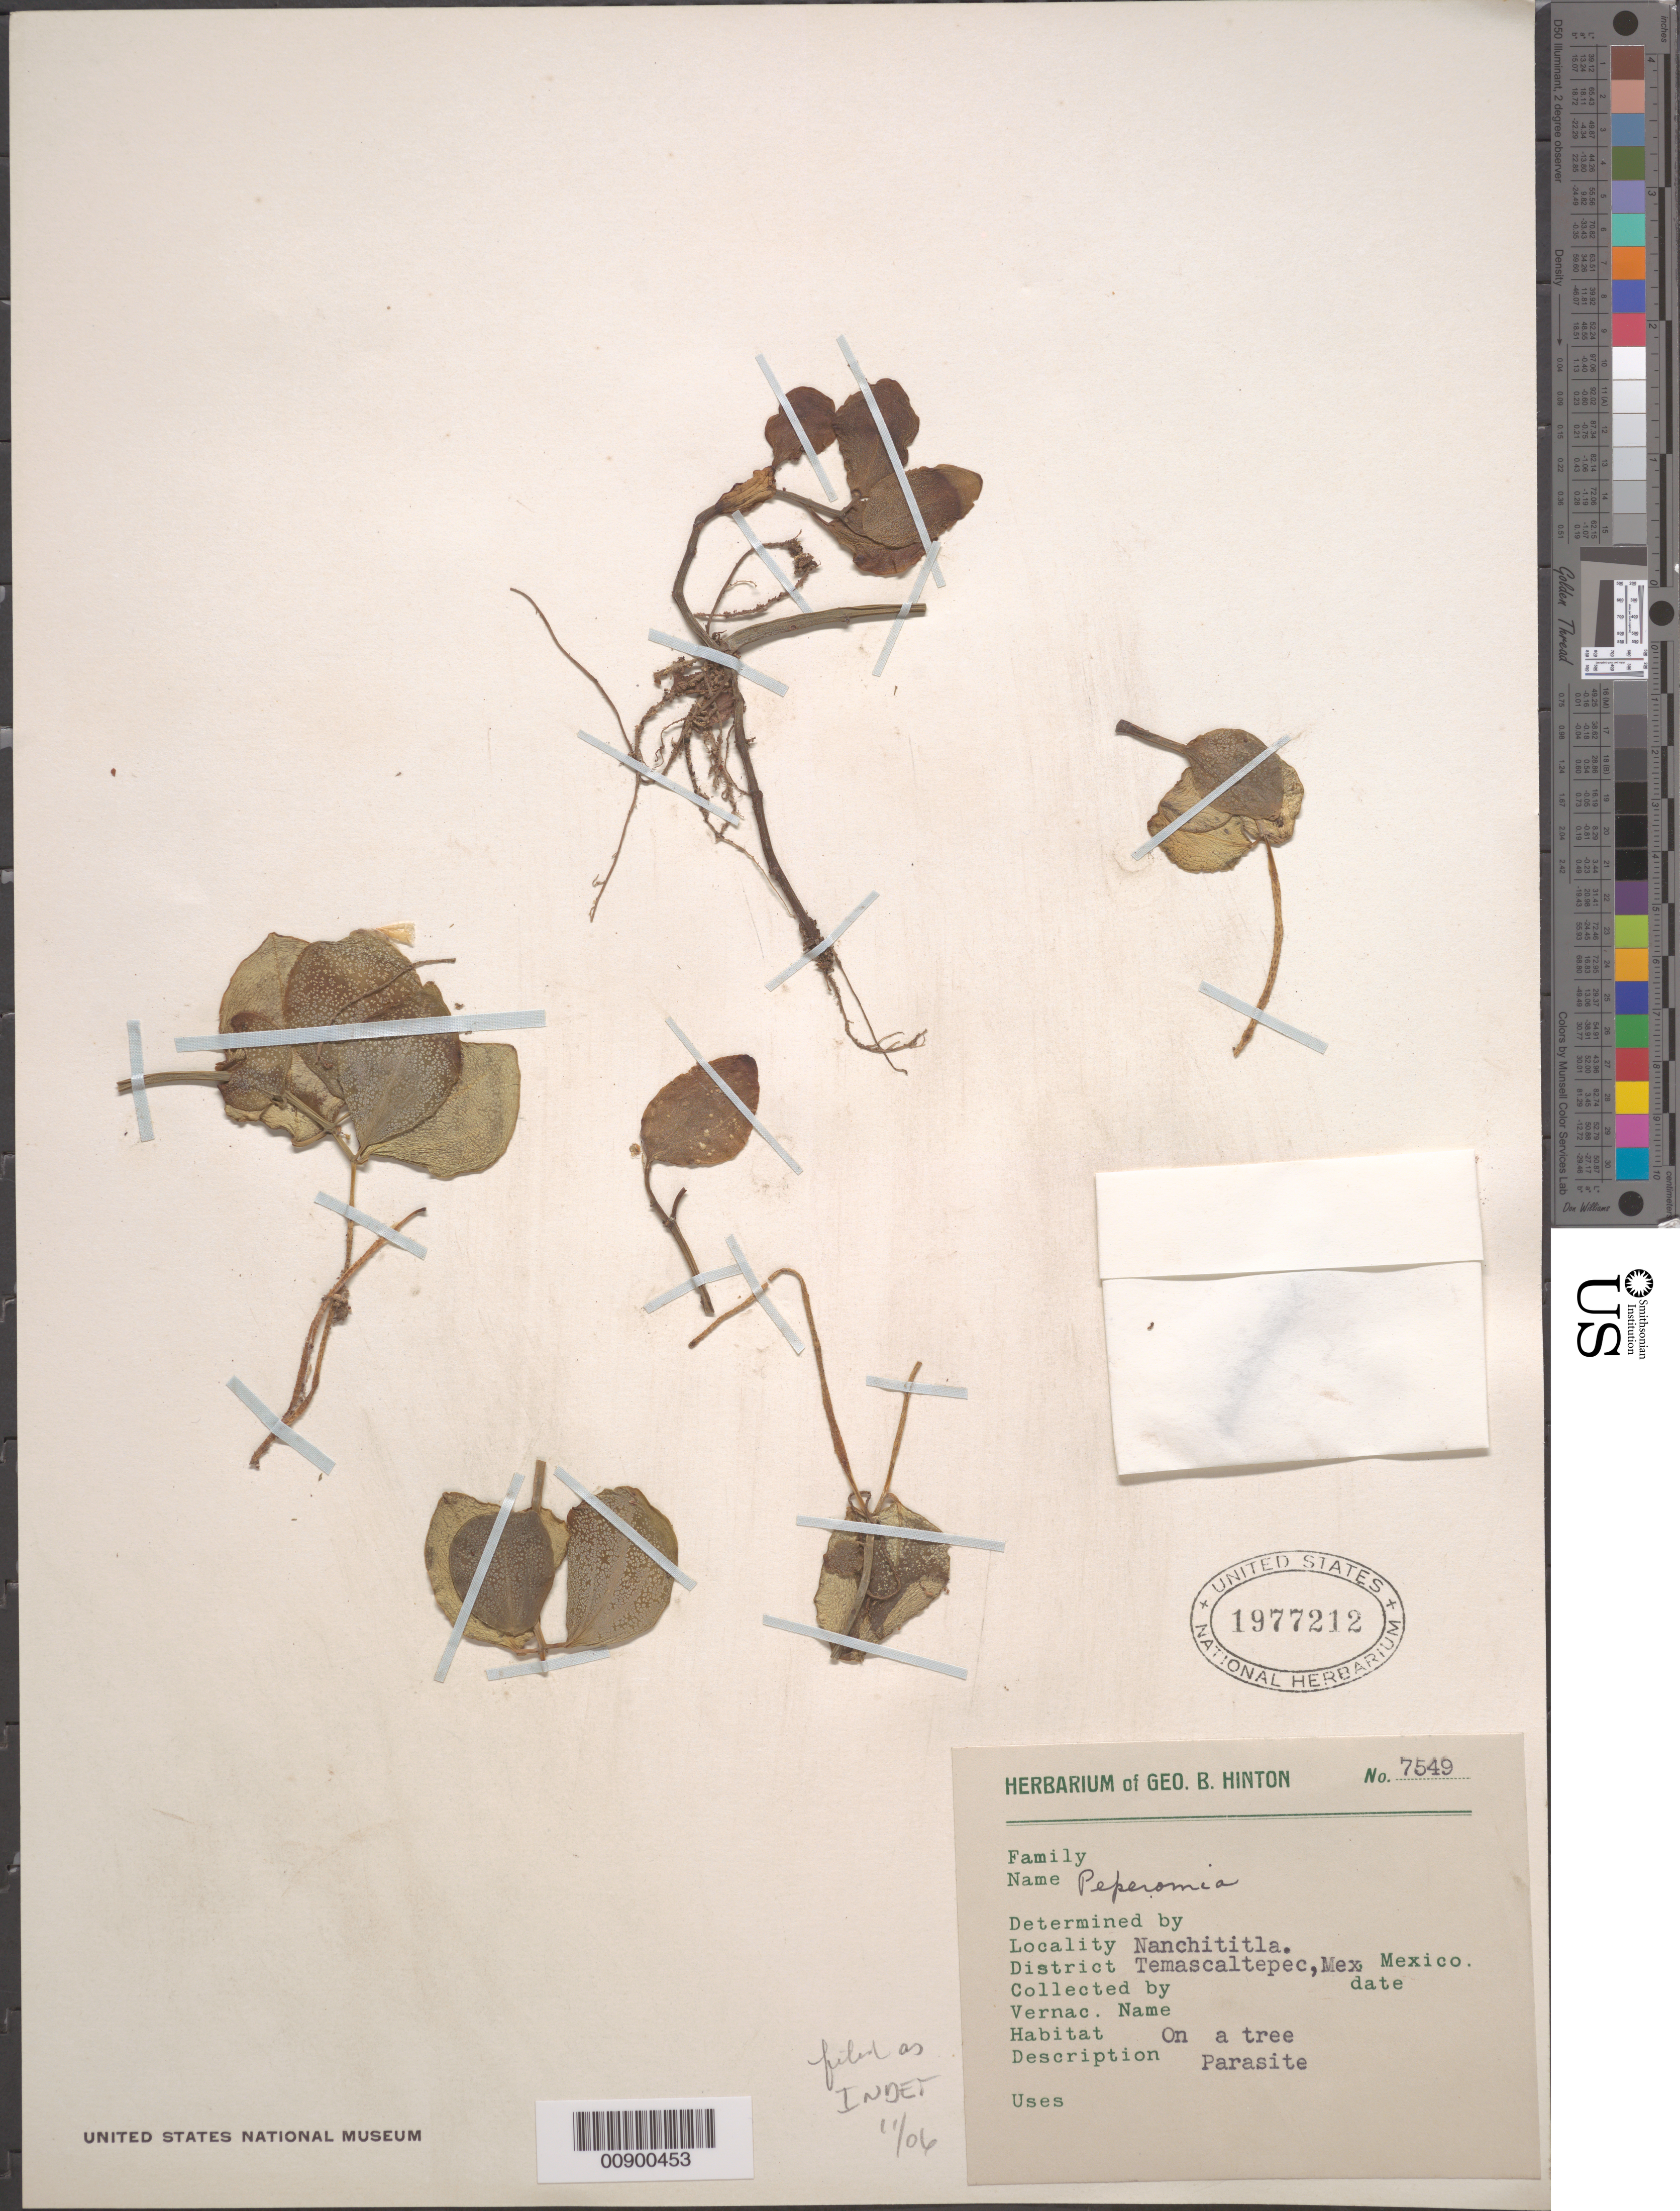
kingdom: Plantae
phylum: Tracheophyta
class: Magnoliopsida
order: Piperales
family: Piperaceae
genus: Peperomia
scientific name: Peperomia san-joseana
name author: C. DC.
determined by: Jiménez, José Estaban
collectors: G. B. Hinton & et al.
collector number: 7549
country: Mexico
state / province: México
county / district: Temascaltepec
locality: Nanchititla, District Temascaltepec, State of Mexico.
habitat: On a tree.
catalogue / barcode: US 1977212